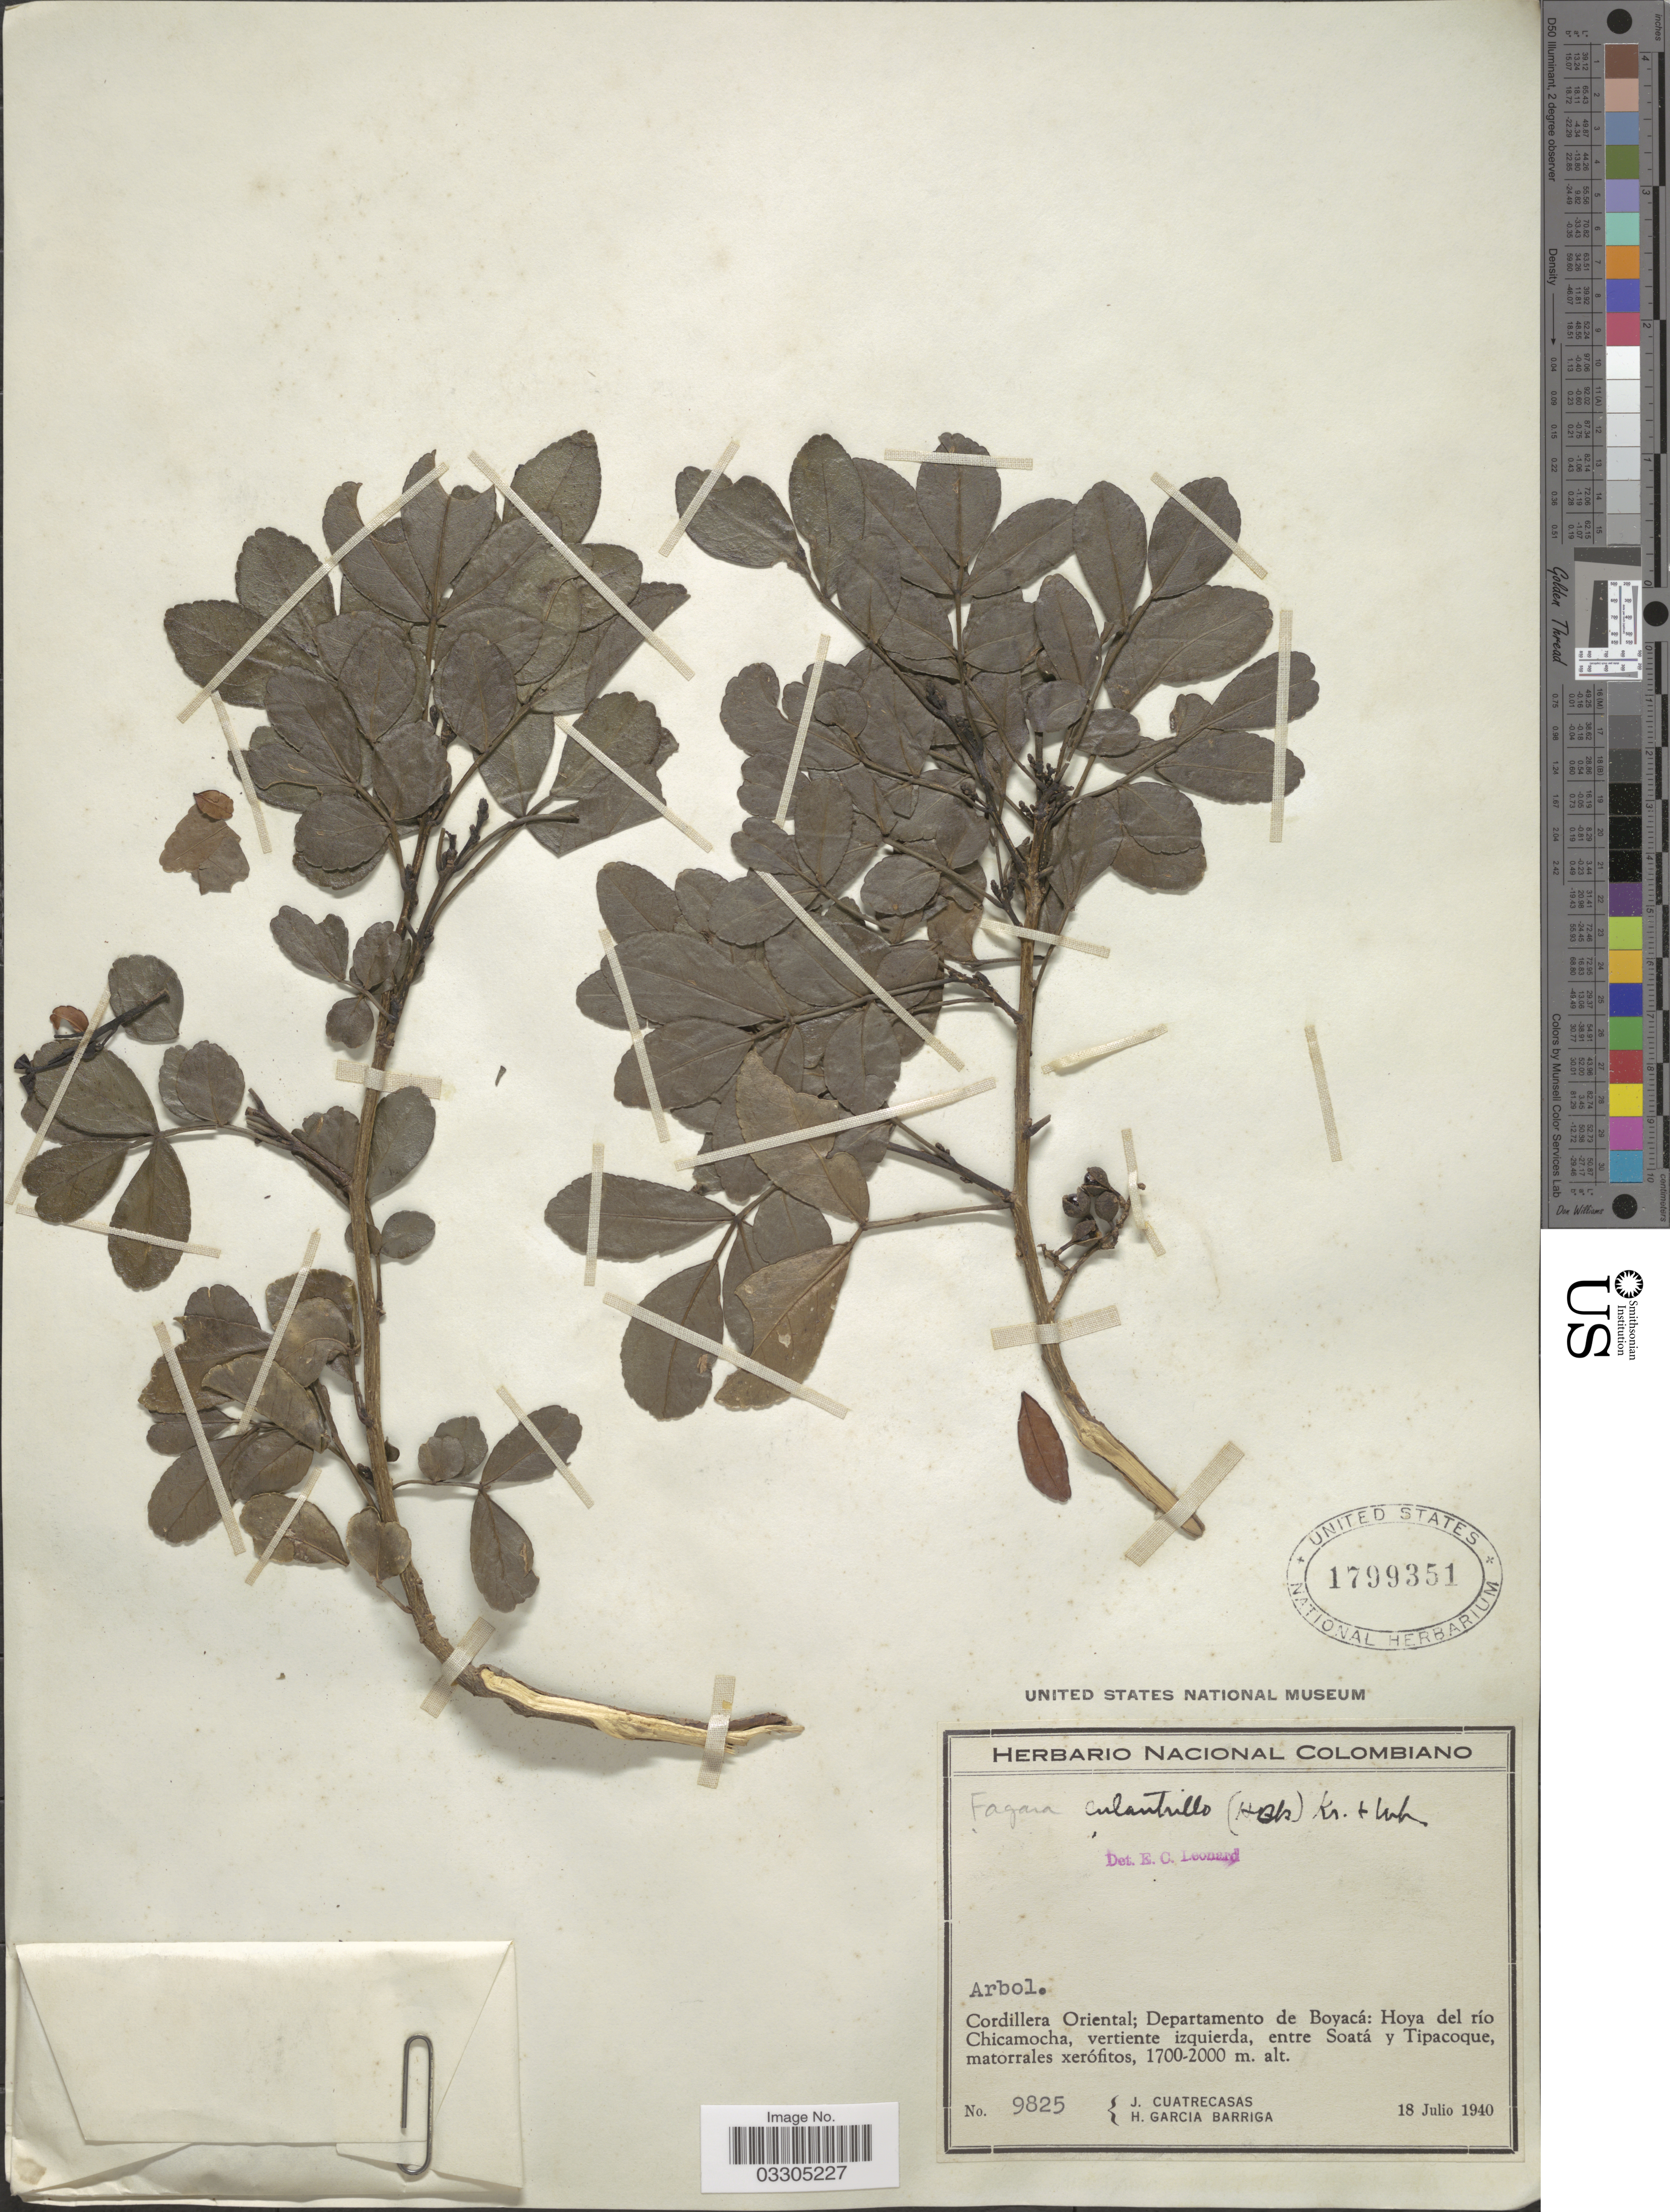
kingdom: Plantae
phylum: Tracheophyta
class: Magnoliopsida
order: Sapindales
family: Rutaceae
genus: Zanthoxylum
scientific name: Zanthoxylum culantrillo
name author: Kunth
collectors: J. Cuatrecasas & H. García Barriga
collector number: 9825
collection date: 1940-07-18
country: Colombia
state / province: Boyacá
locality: Cordillera Oriental; Departamento de Boyacá: Hoya del río Chicamocha, vertiente izquierda, entre Soatá y Tipacoque.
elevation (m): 1700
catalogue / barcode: US 1799351